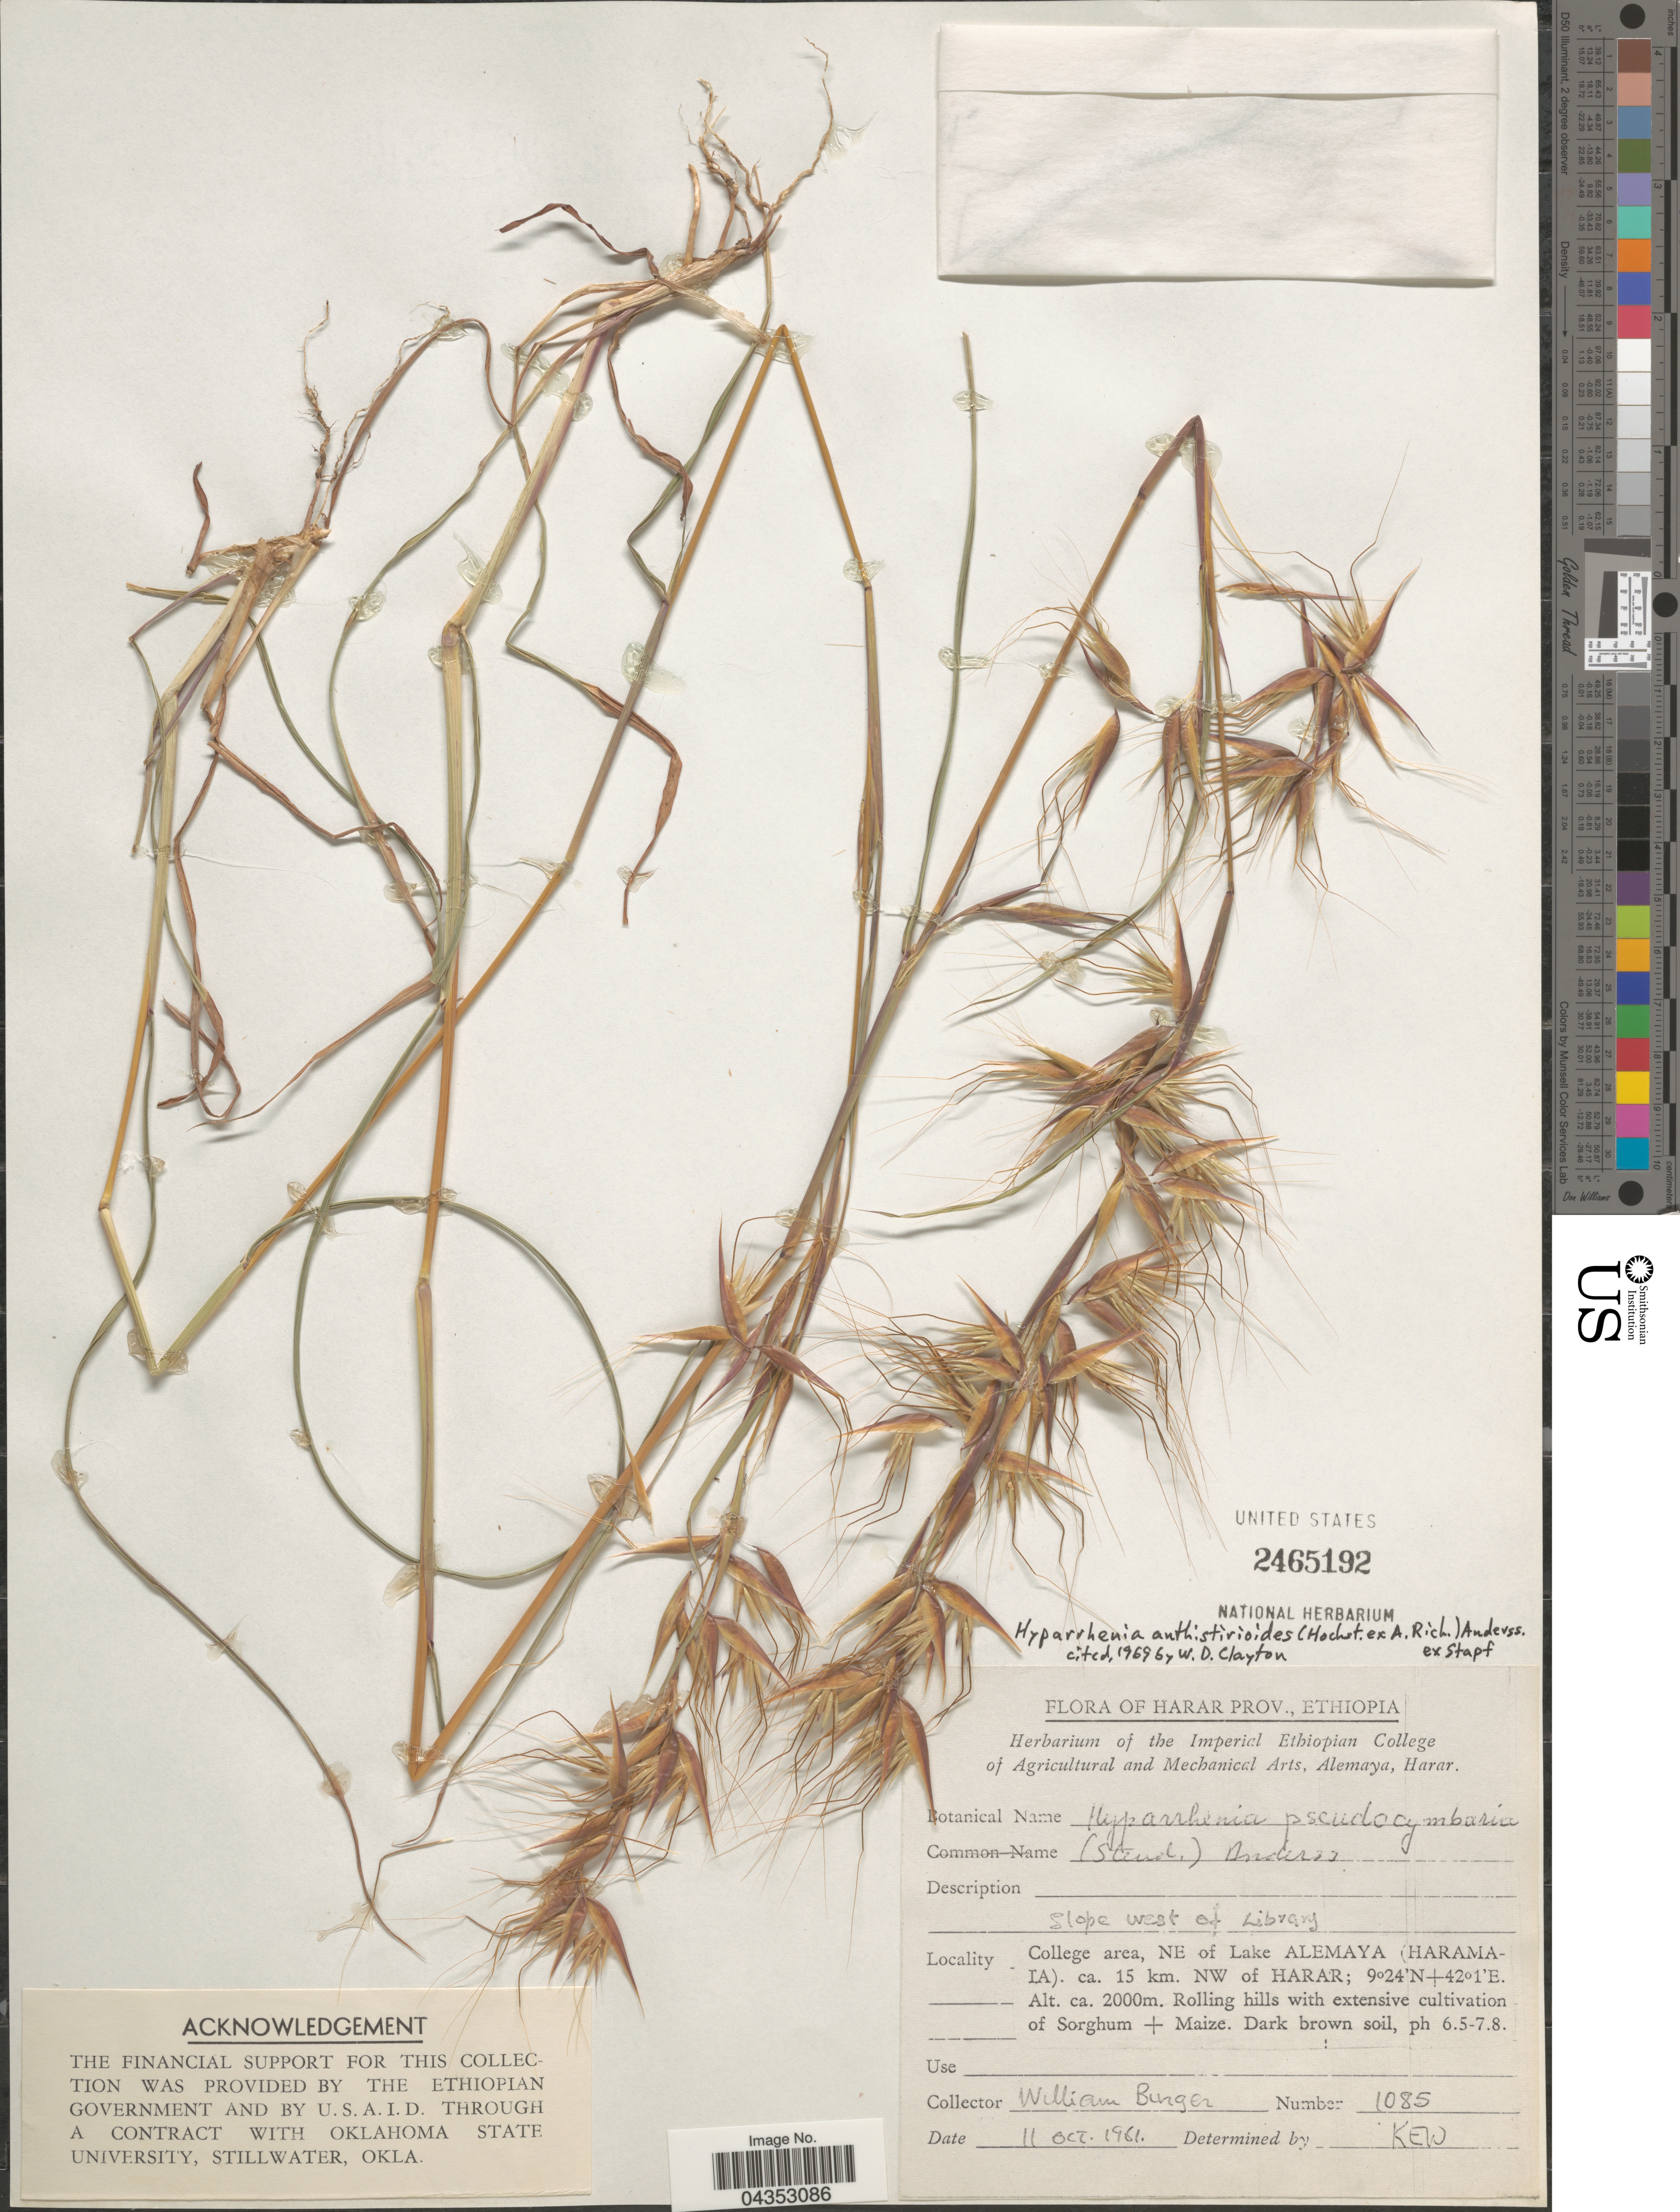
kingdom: Plantae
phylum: Tracheophyta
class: Liliopsida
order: Poales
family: Poaceae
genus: Hyparrhenia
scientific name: Hyparrhenia anthistirioides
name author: (Hochst. ex A. Rich.) Andersson ex Stapf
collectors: W. Burger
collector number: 1085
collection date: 1961-10-11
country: Ethiopia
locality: Harar Prov. Slope west of Library. College area, NE of Lake Alemaya (Haramaia), ca. 15 km. NW of Harar.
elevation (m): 2000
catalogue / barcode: US 2465192